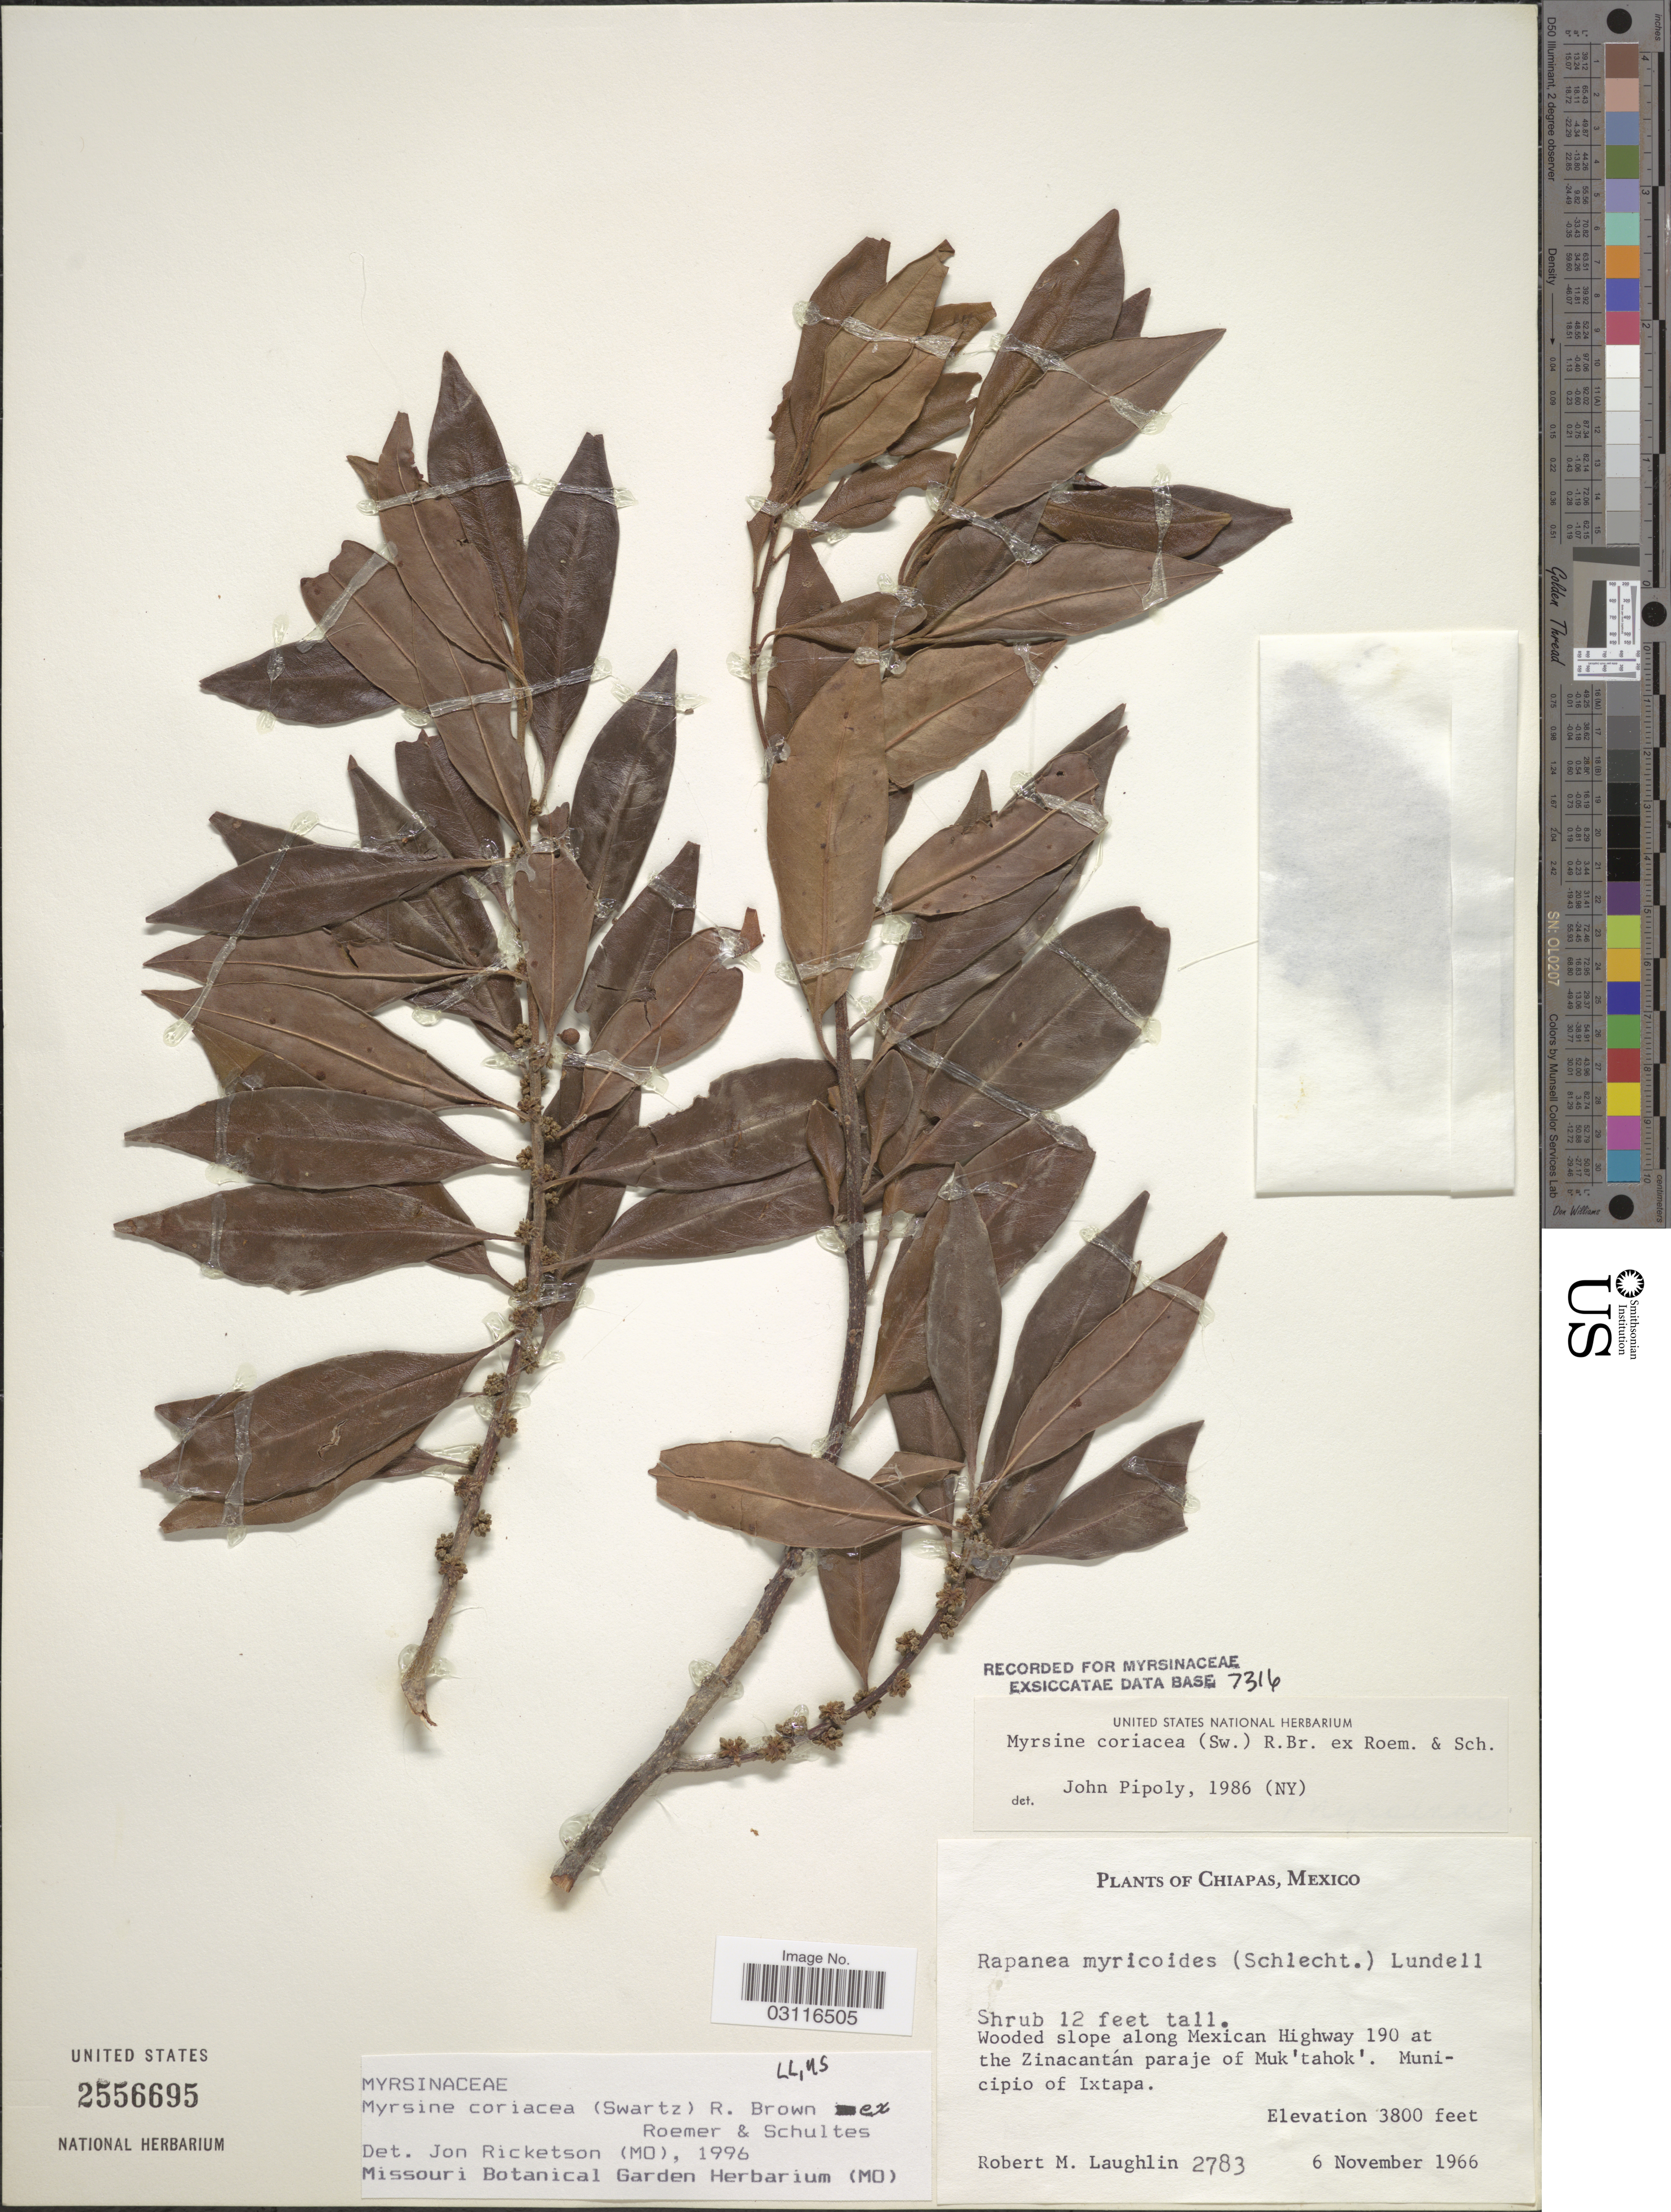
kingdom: Plantae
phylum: Tracheophyta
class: Magnoliopsida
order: Ericales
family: Primulaceae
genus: Myrsine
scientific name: Myrsine coriacea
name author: (Sw.) R. Br. ex Roem. & Schult.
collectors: R. M. Laughlin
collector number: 2783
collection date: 1966-11-06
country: Mexico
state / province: Chiapas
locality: Wooded slope along Mexican Highway 190 at the Zinacantán paraje of Muk'tahok'. Municipio of Ixtapa.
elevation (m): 1158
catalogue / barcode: US 2556695